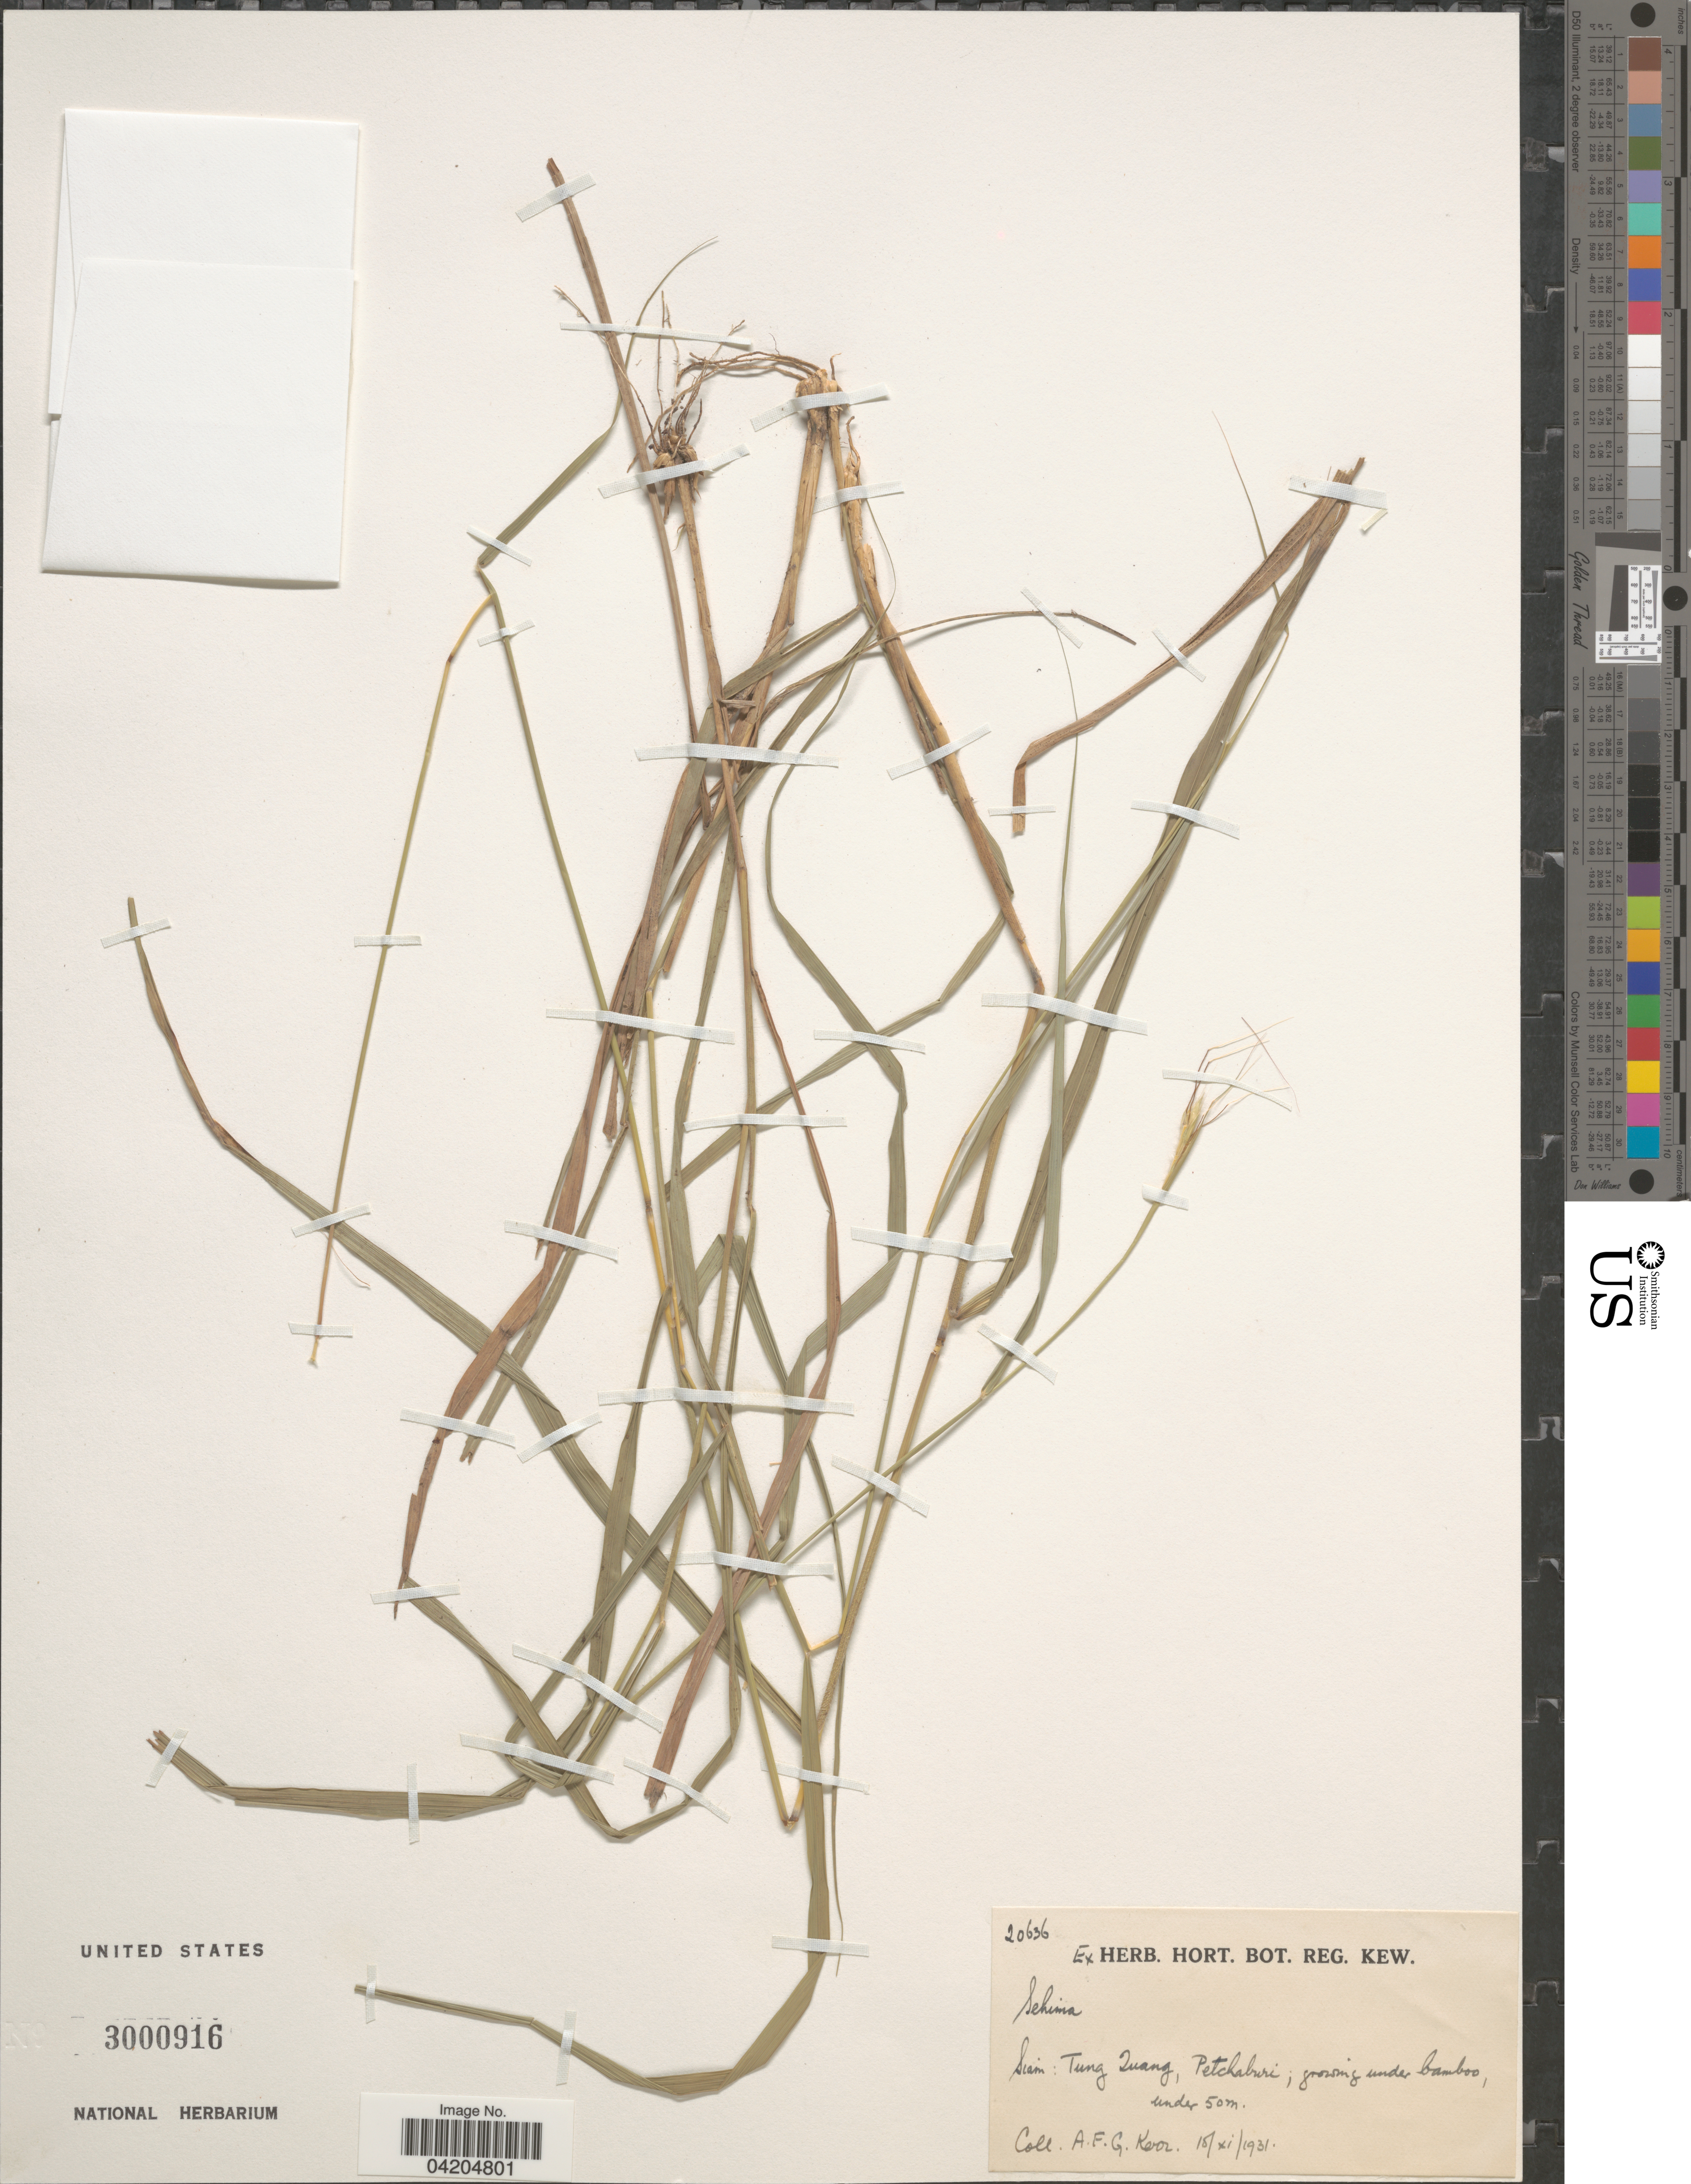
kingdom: Plantae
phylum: Tracheophyta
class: Liliopsida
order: Poales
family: Poaceae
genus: Sehima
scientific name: Sehima sp.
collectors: A. F. G. Kerr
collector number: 20636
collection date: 1931-11-18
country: Thailand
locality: Siam: Tung Quang, Petchaburi.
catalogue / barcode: US 3000916